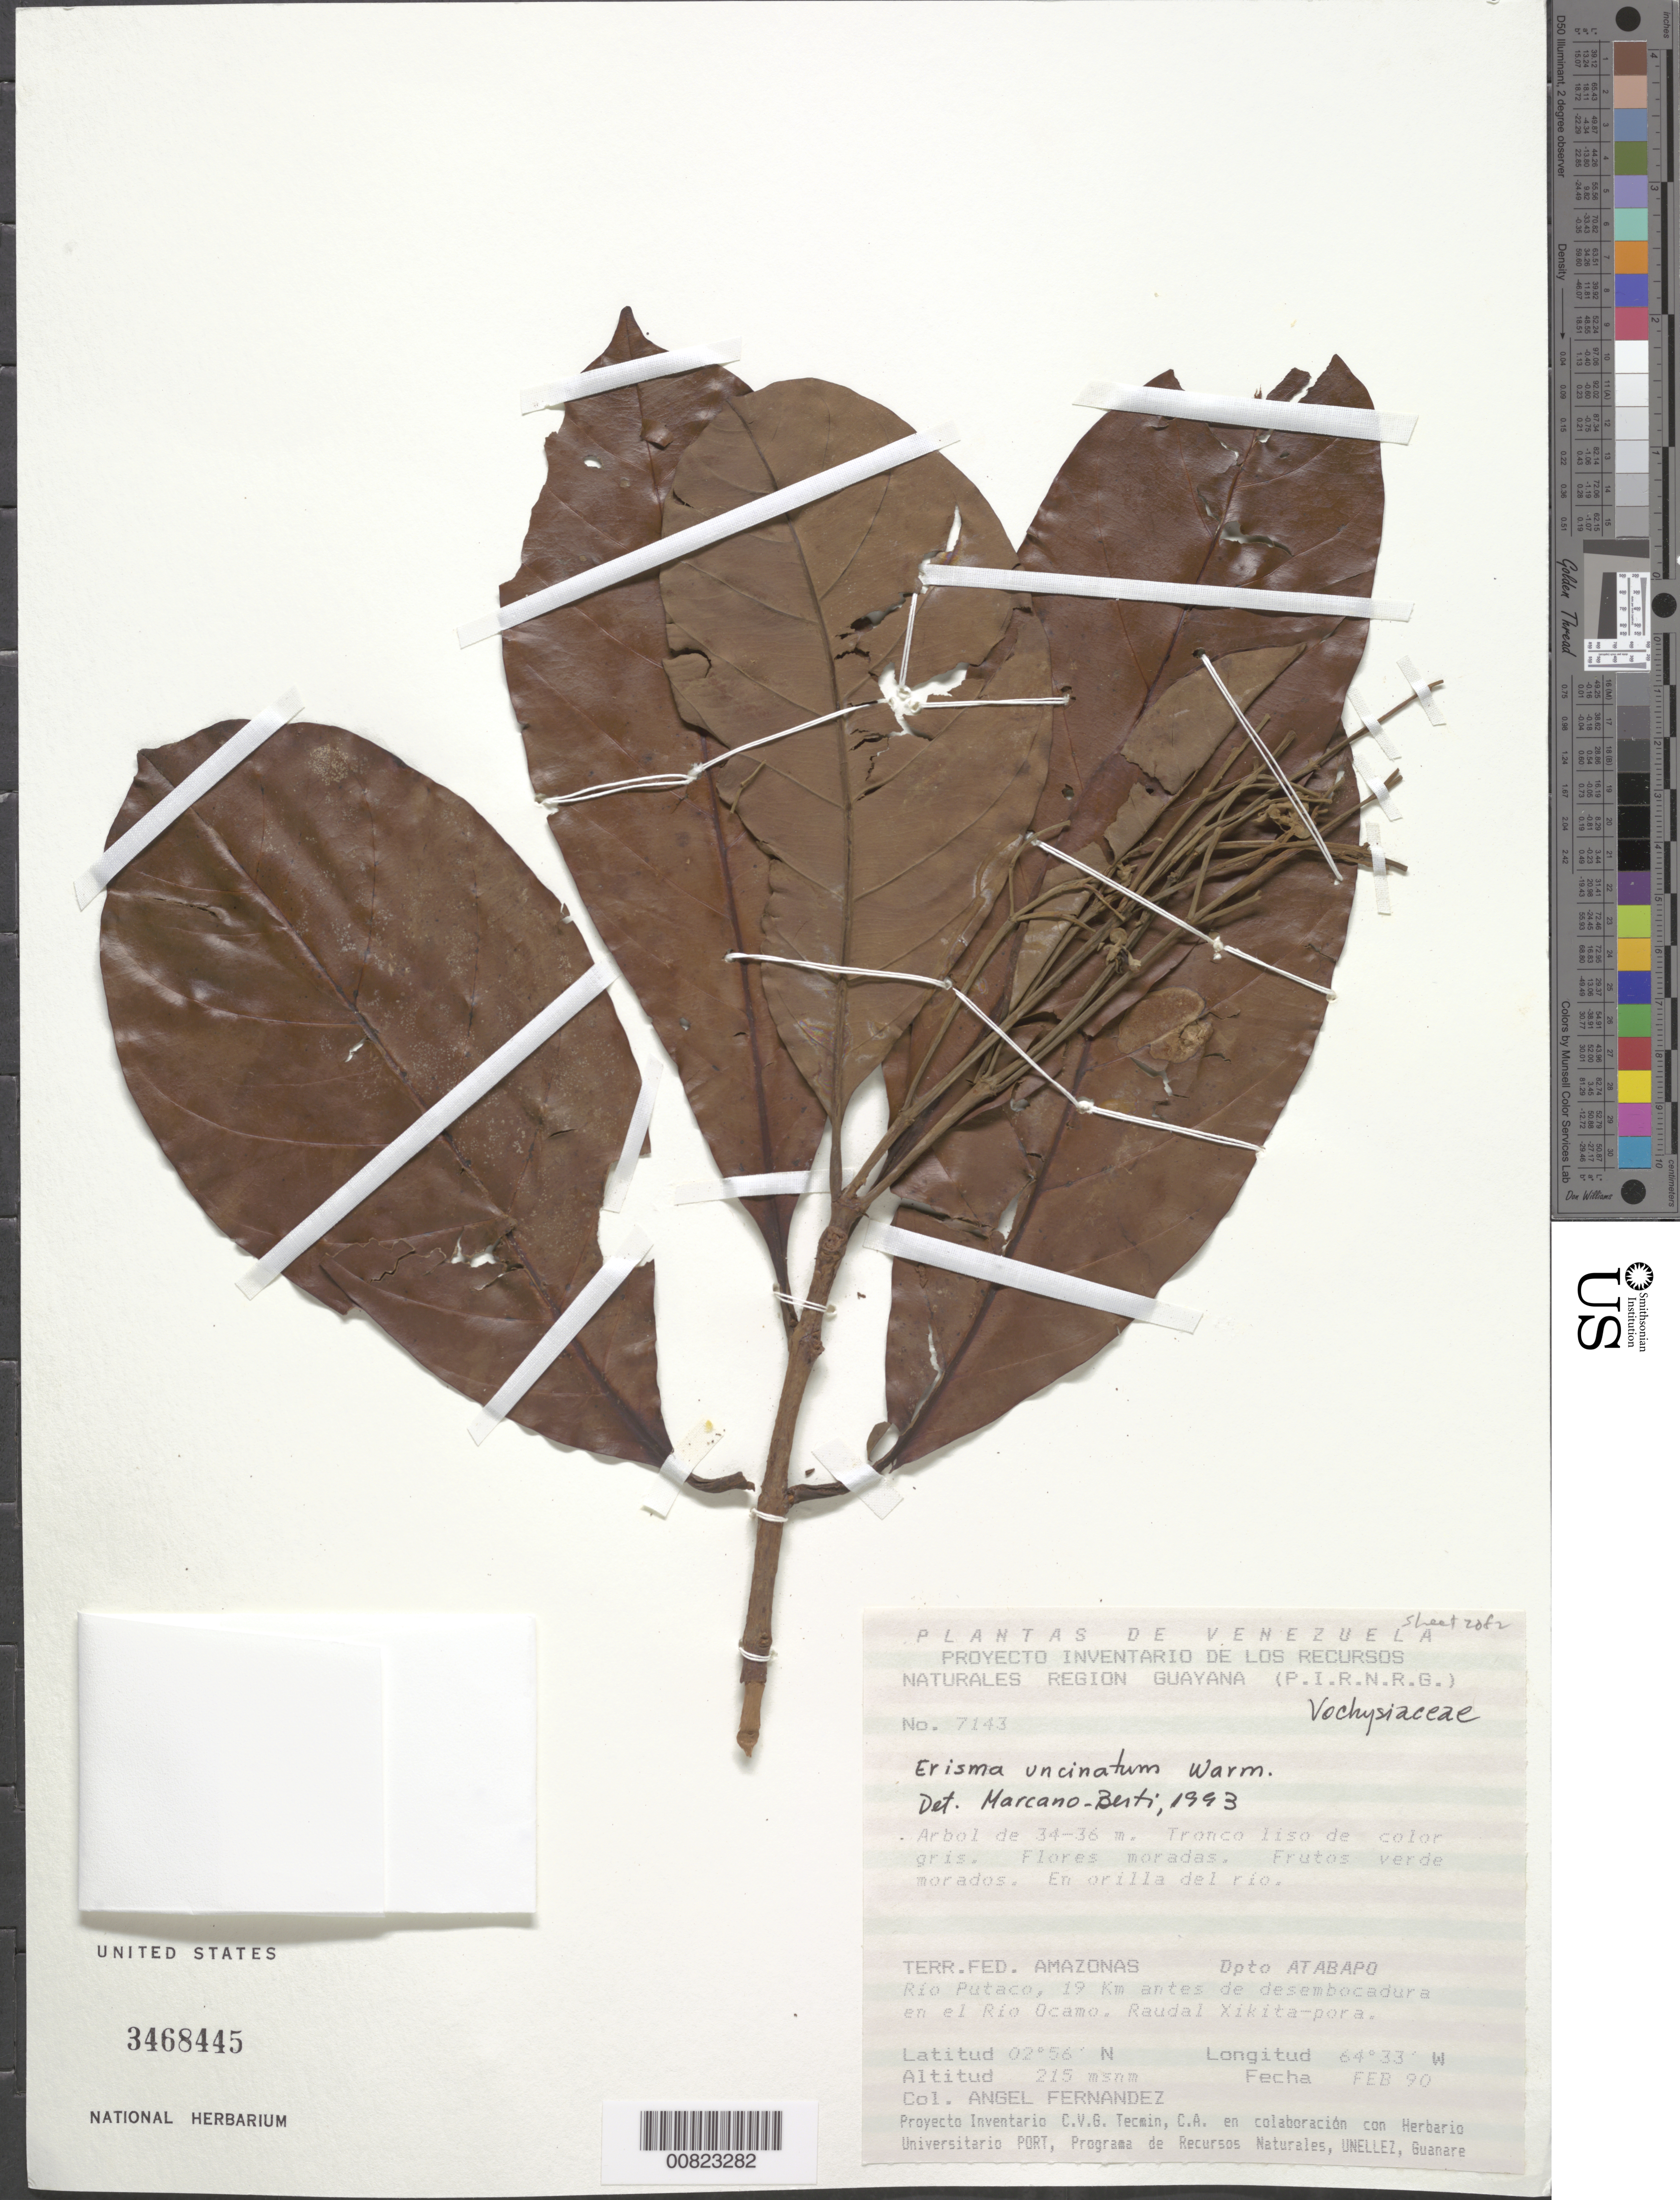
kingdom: Plantae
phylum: Tracheophyta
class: Magnoliopsida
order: Myrtales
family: Vochysiaceae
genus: Erisma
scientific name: Erisma uncinatum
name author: Warm.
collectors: Á. Fernández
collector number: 7143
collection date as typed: Transcribed d/m/y: /2/90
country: Venezuela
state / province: Amazonas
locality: Terr. Fed. Amazonas. Dpto. Atabapo. Río Putaco, 19 Km antes de desembocadura en el Río Ocamo. Raudal Xikita-pora.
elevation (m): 215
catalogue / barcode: US 3468445